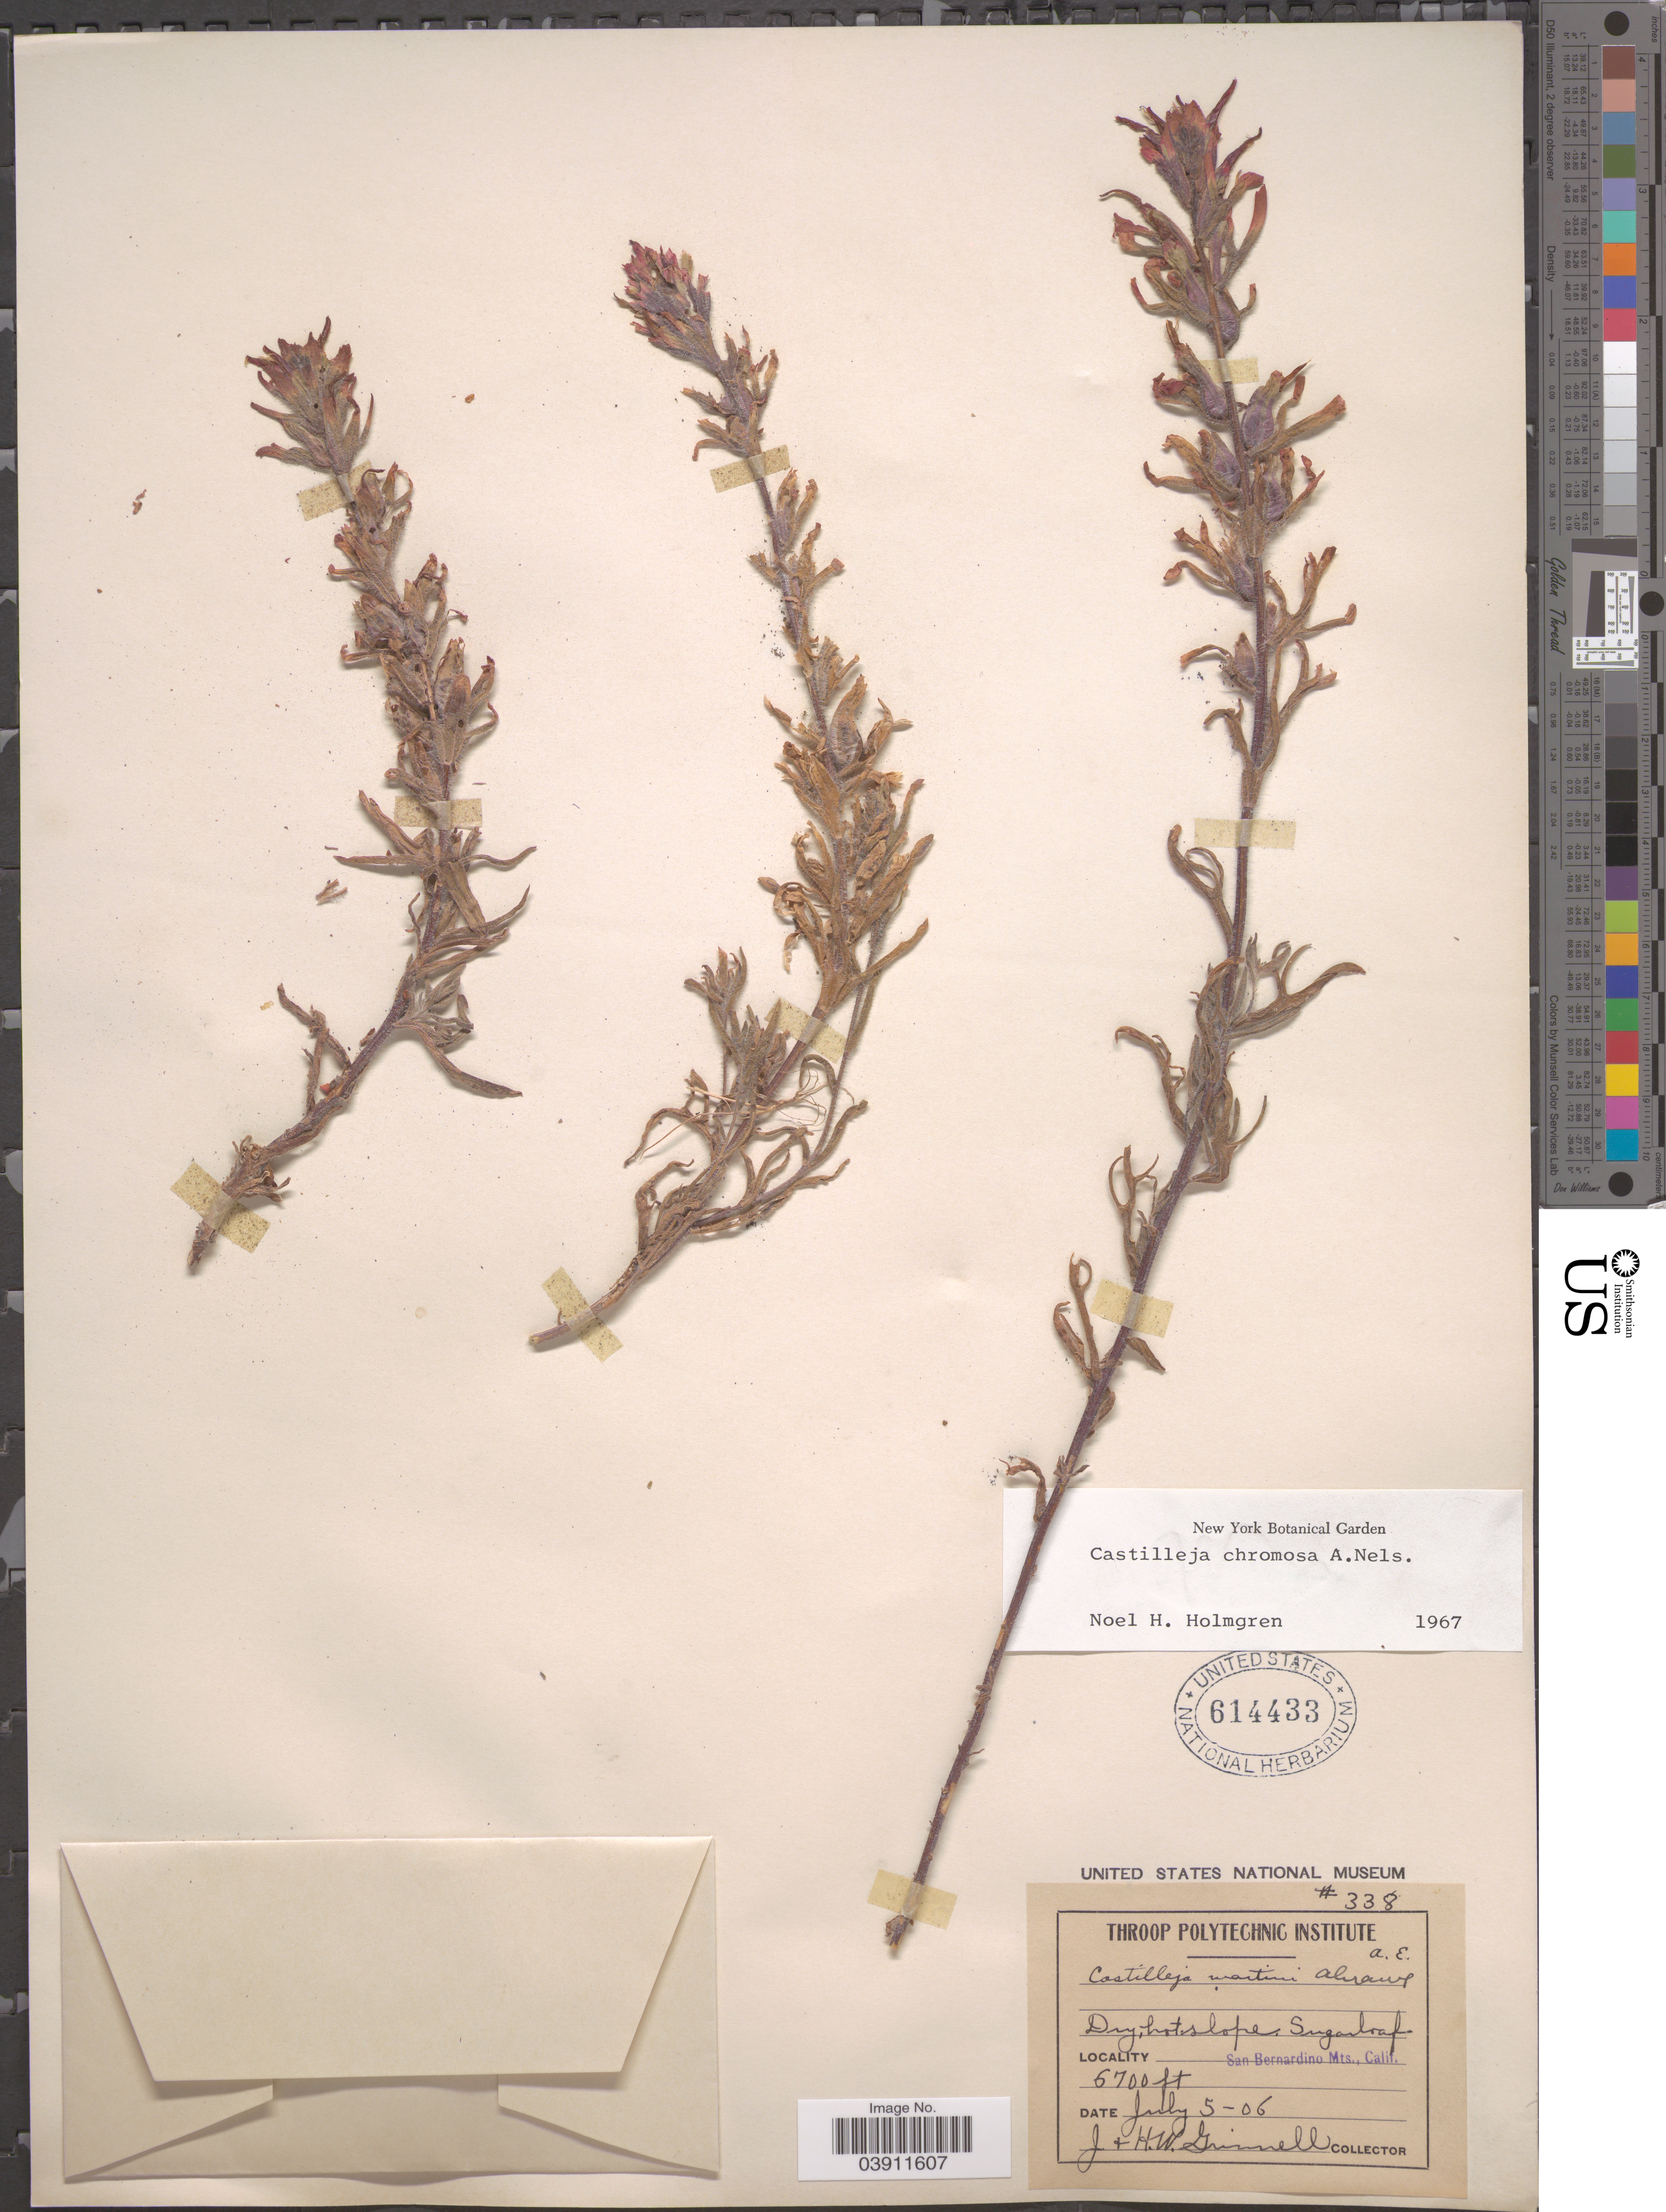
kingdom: Plantae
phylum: Tracheophyta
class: Magnoliopsida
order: Lamiales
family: Orobanchaceae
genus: Castilleja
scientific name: Castilleja chromosa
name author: A. Nelson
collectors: J. Grinnell & H. Grinnell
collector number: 338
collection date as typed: Transcribed d/m/y: 5/7/6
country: United States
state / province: California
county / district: San Bernardino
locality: Sugarloaf. San Bernardino Mts.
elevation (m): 2042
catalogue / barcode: US 614433